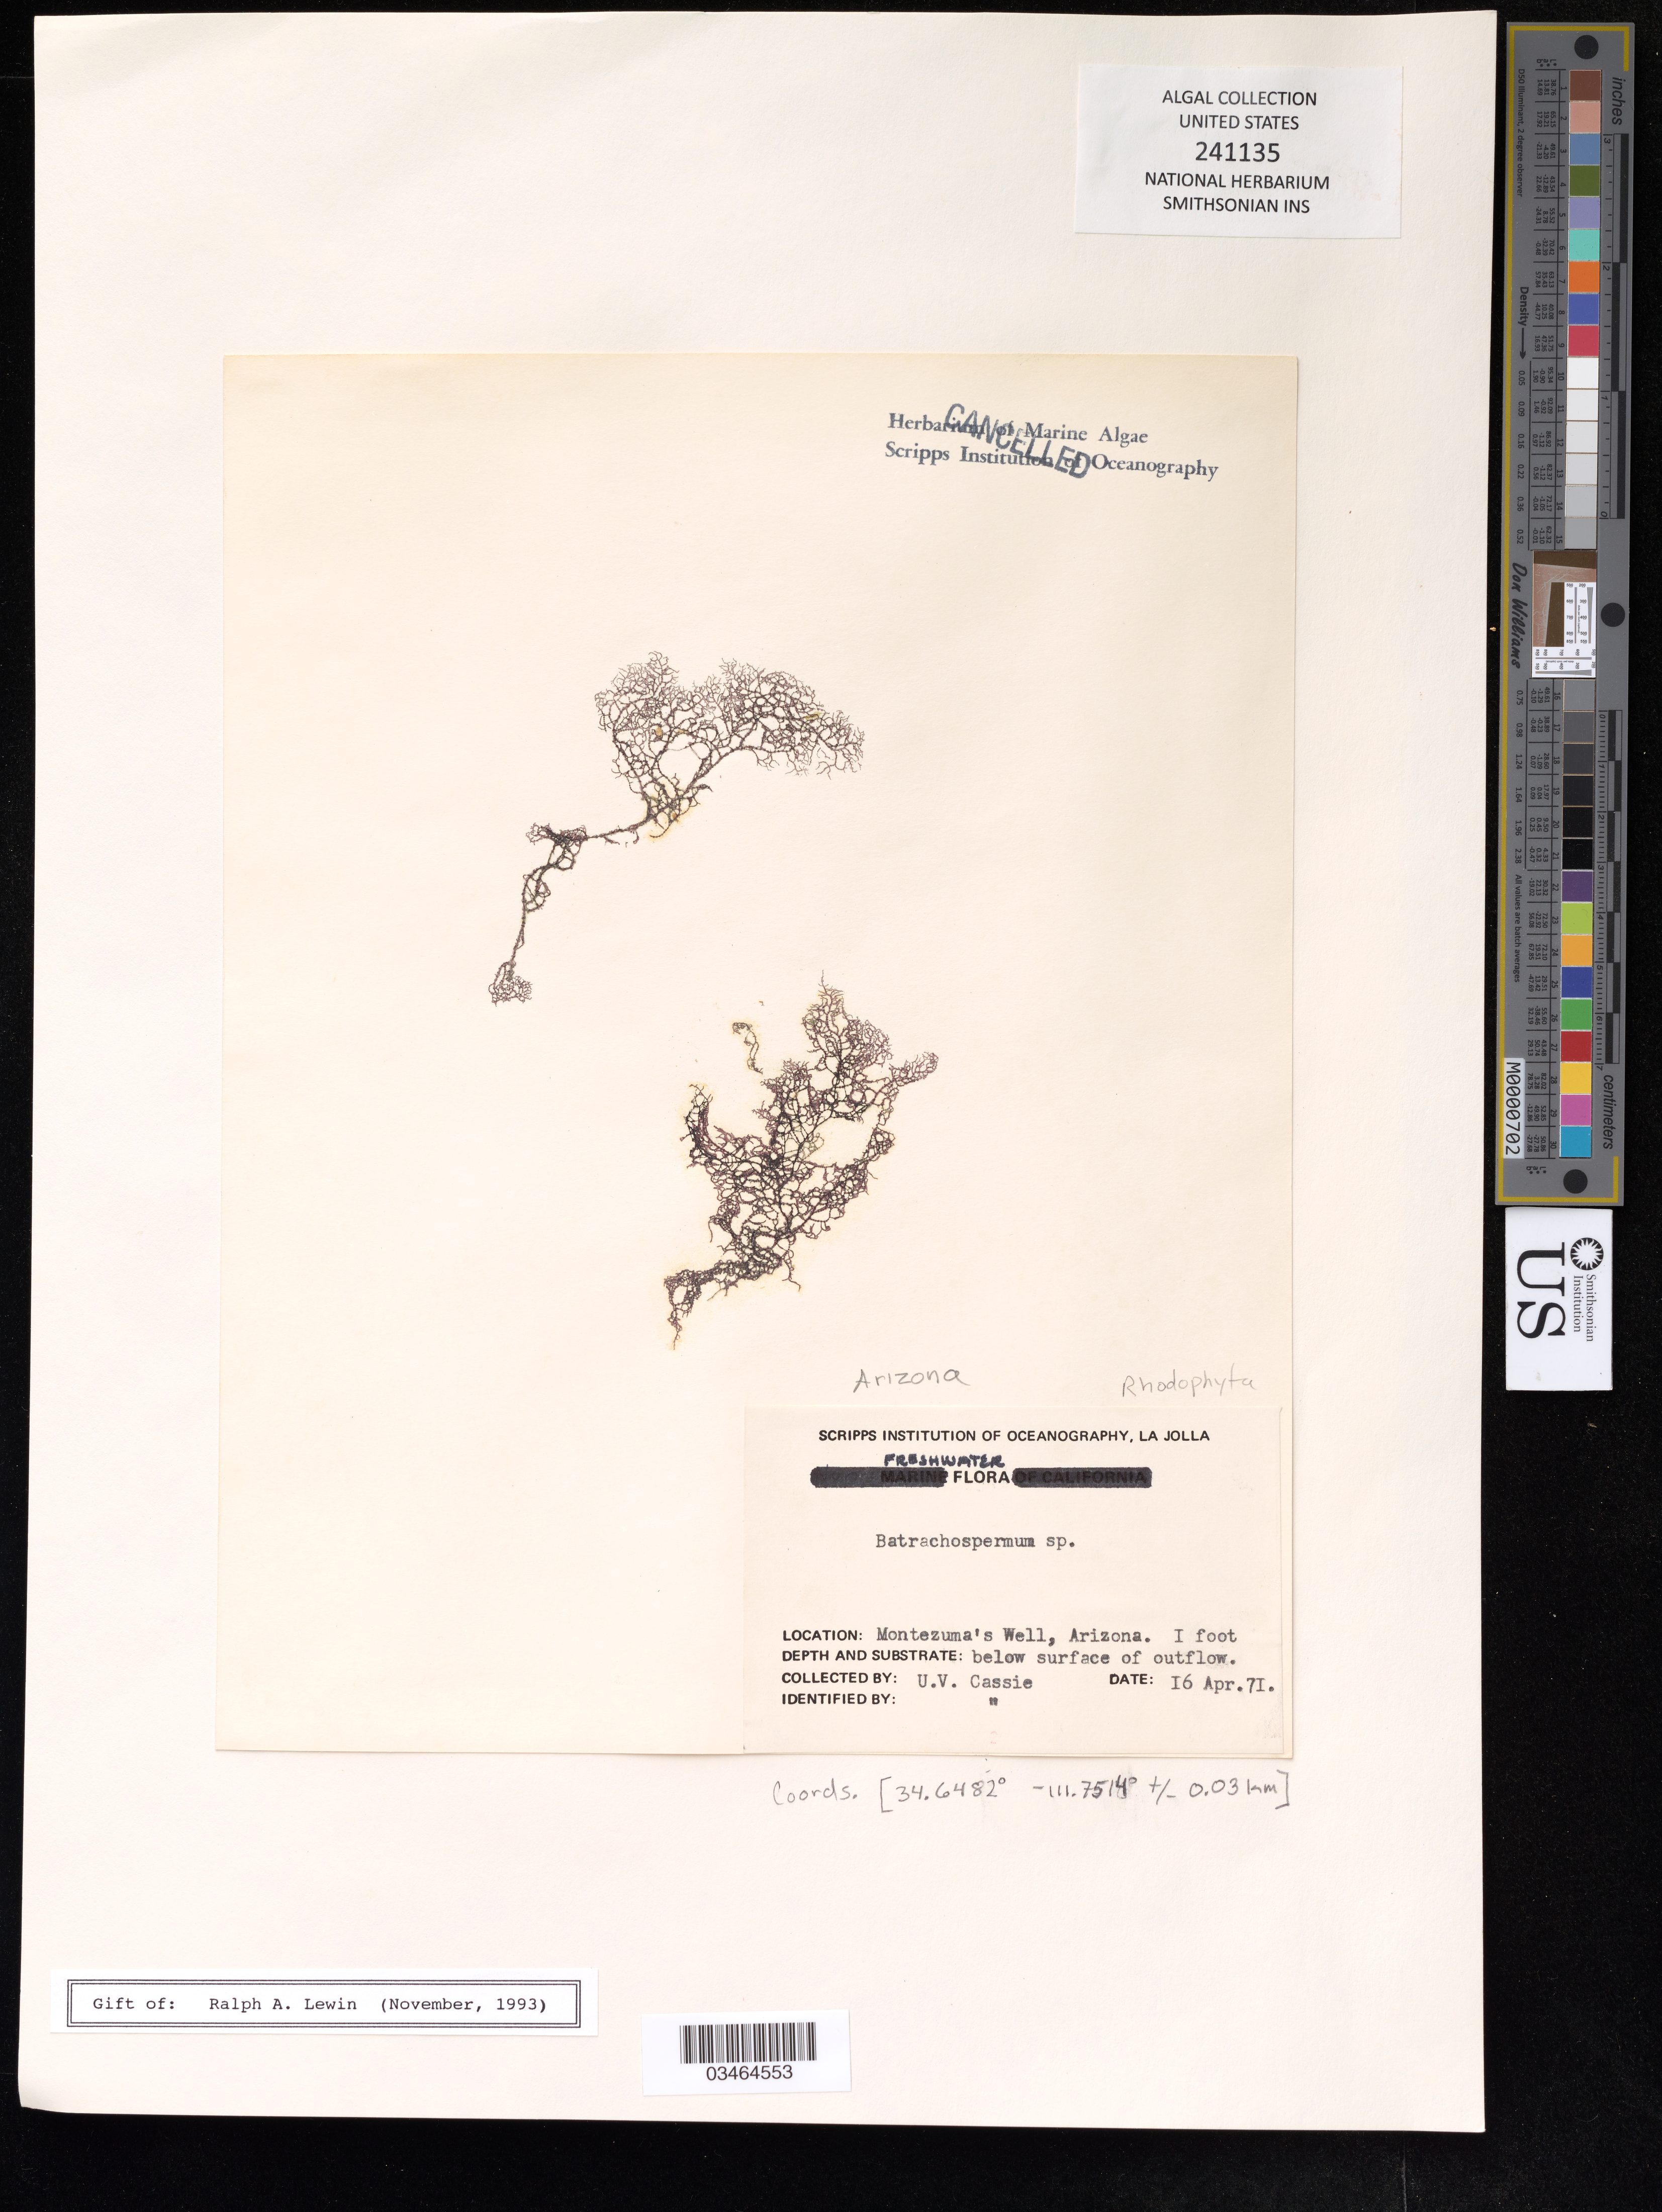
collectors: U. Cassie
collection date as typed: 16 Apr71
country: United States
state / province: Arizona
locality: Montezuma's Well.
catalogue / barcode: US 241135